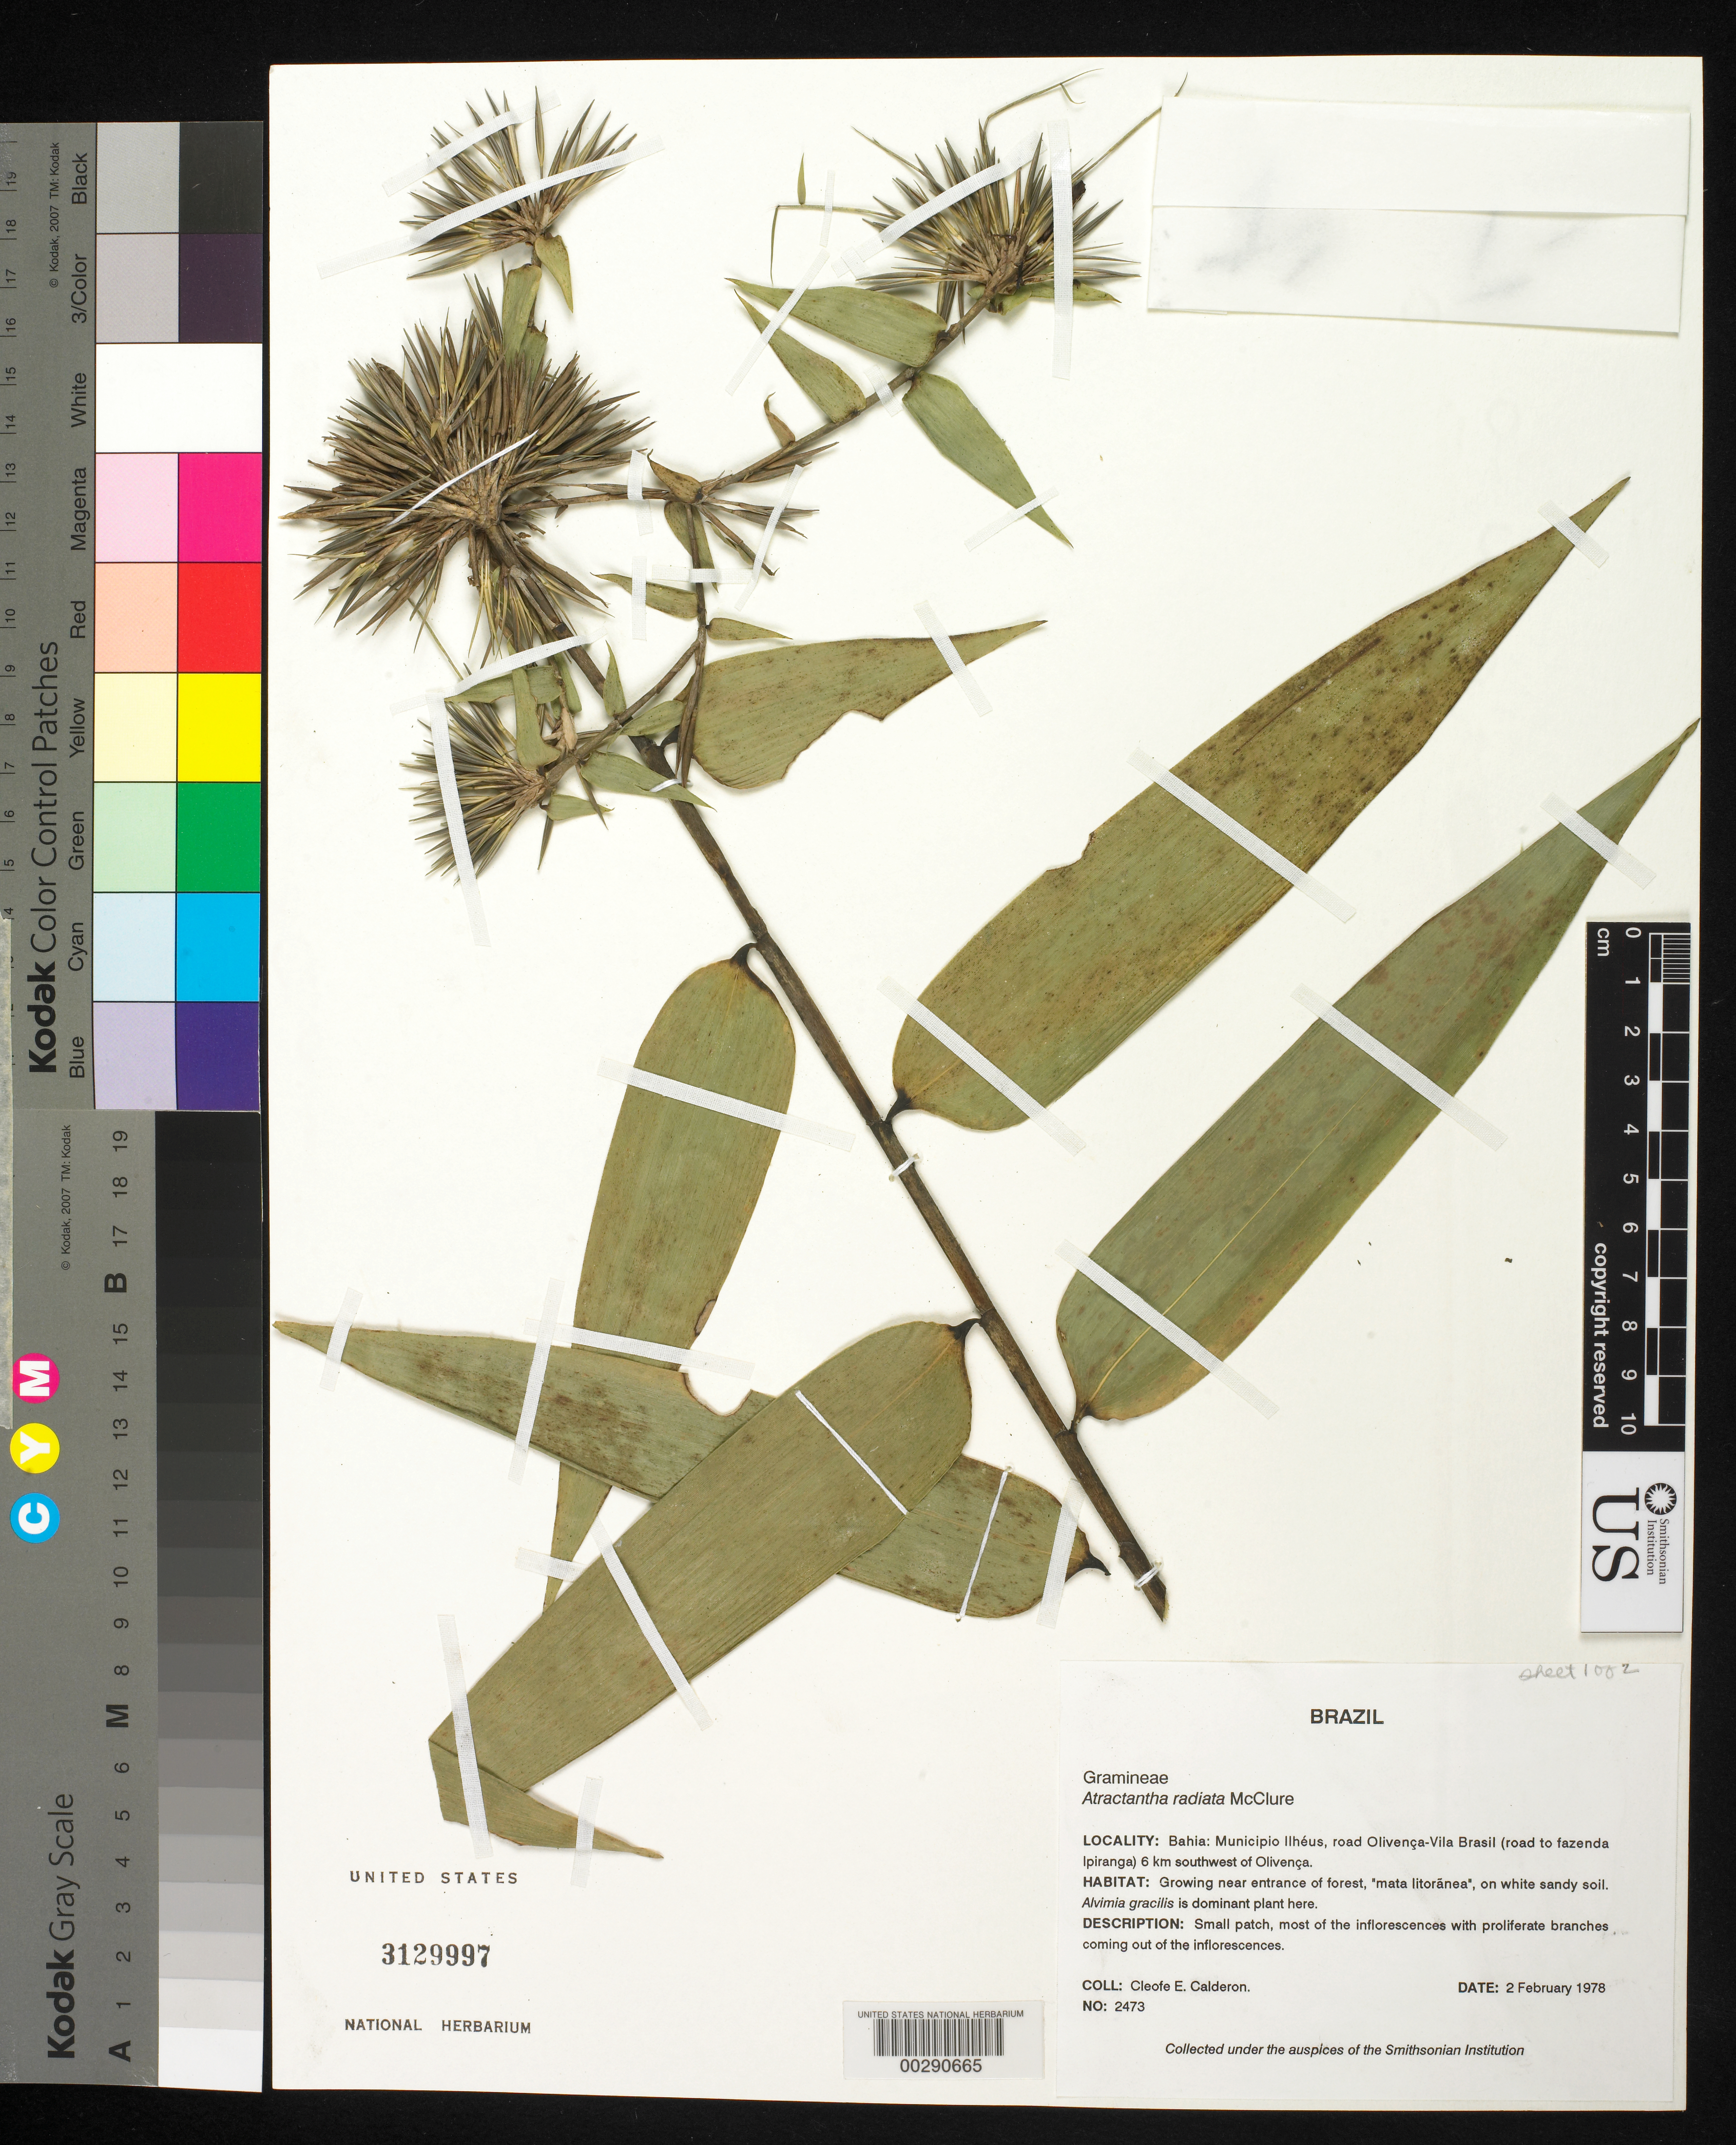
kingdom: Plantae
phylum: Tracheophyta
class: Liliopsida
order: Poales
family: Poaceae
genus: Atractantha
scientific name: Atractantha radiata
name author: McClure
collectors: C. E. Calderón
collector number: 2473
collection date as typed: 02 Feb 1978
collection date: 1978-02-02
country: Brazil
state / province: Bahia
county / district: Ilhéus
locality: Road olivenca-vila brasil (road to fazenda ipiranga) 6 km sw of olivenca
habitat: Near entrance of forest, "mata litoranea", on white sandy soil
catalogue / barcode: US 3129997